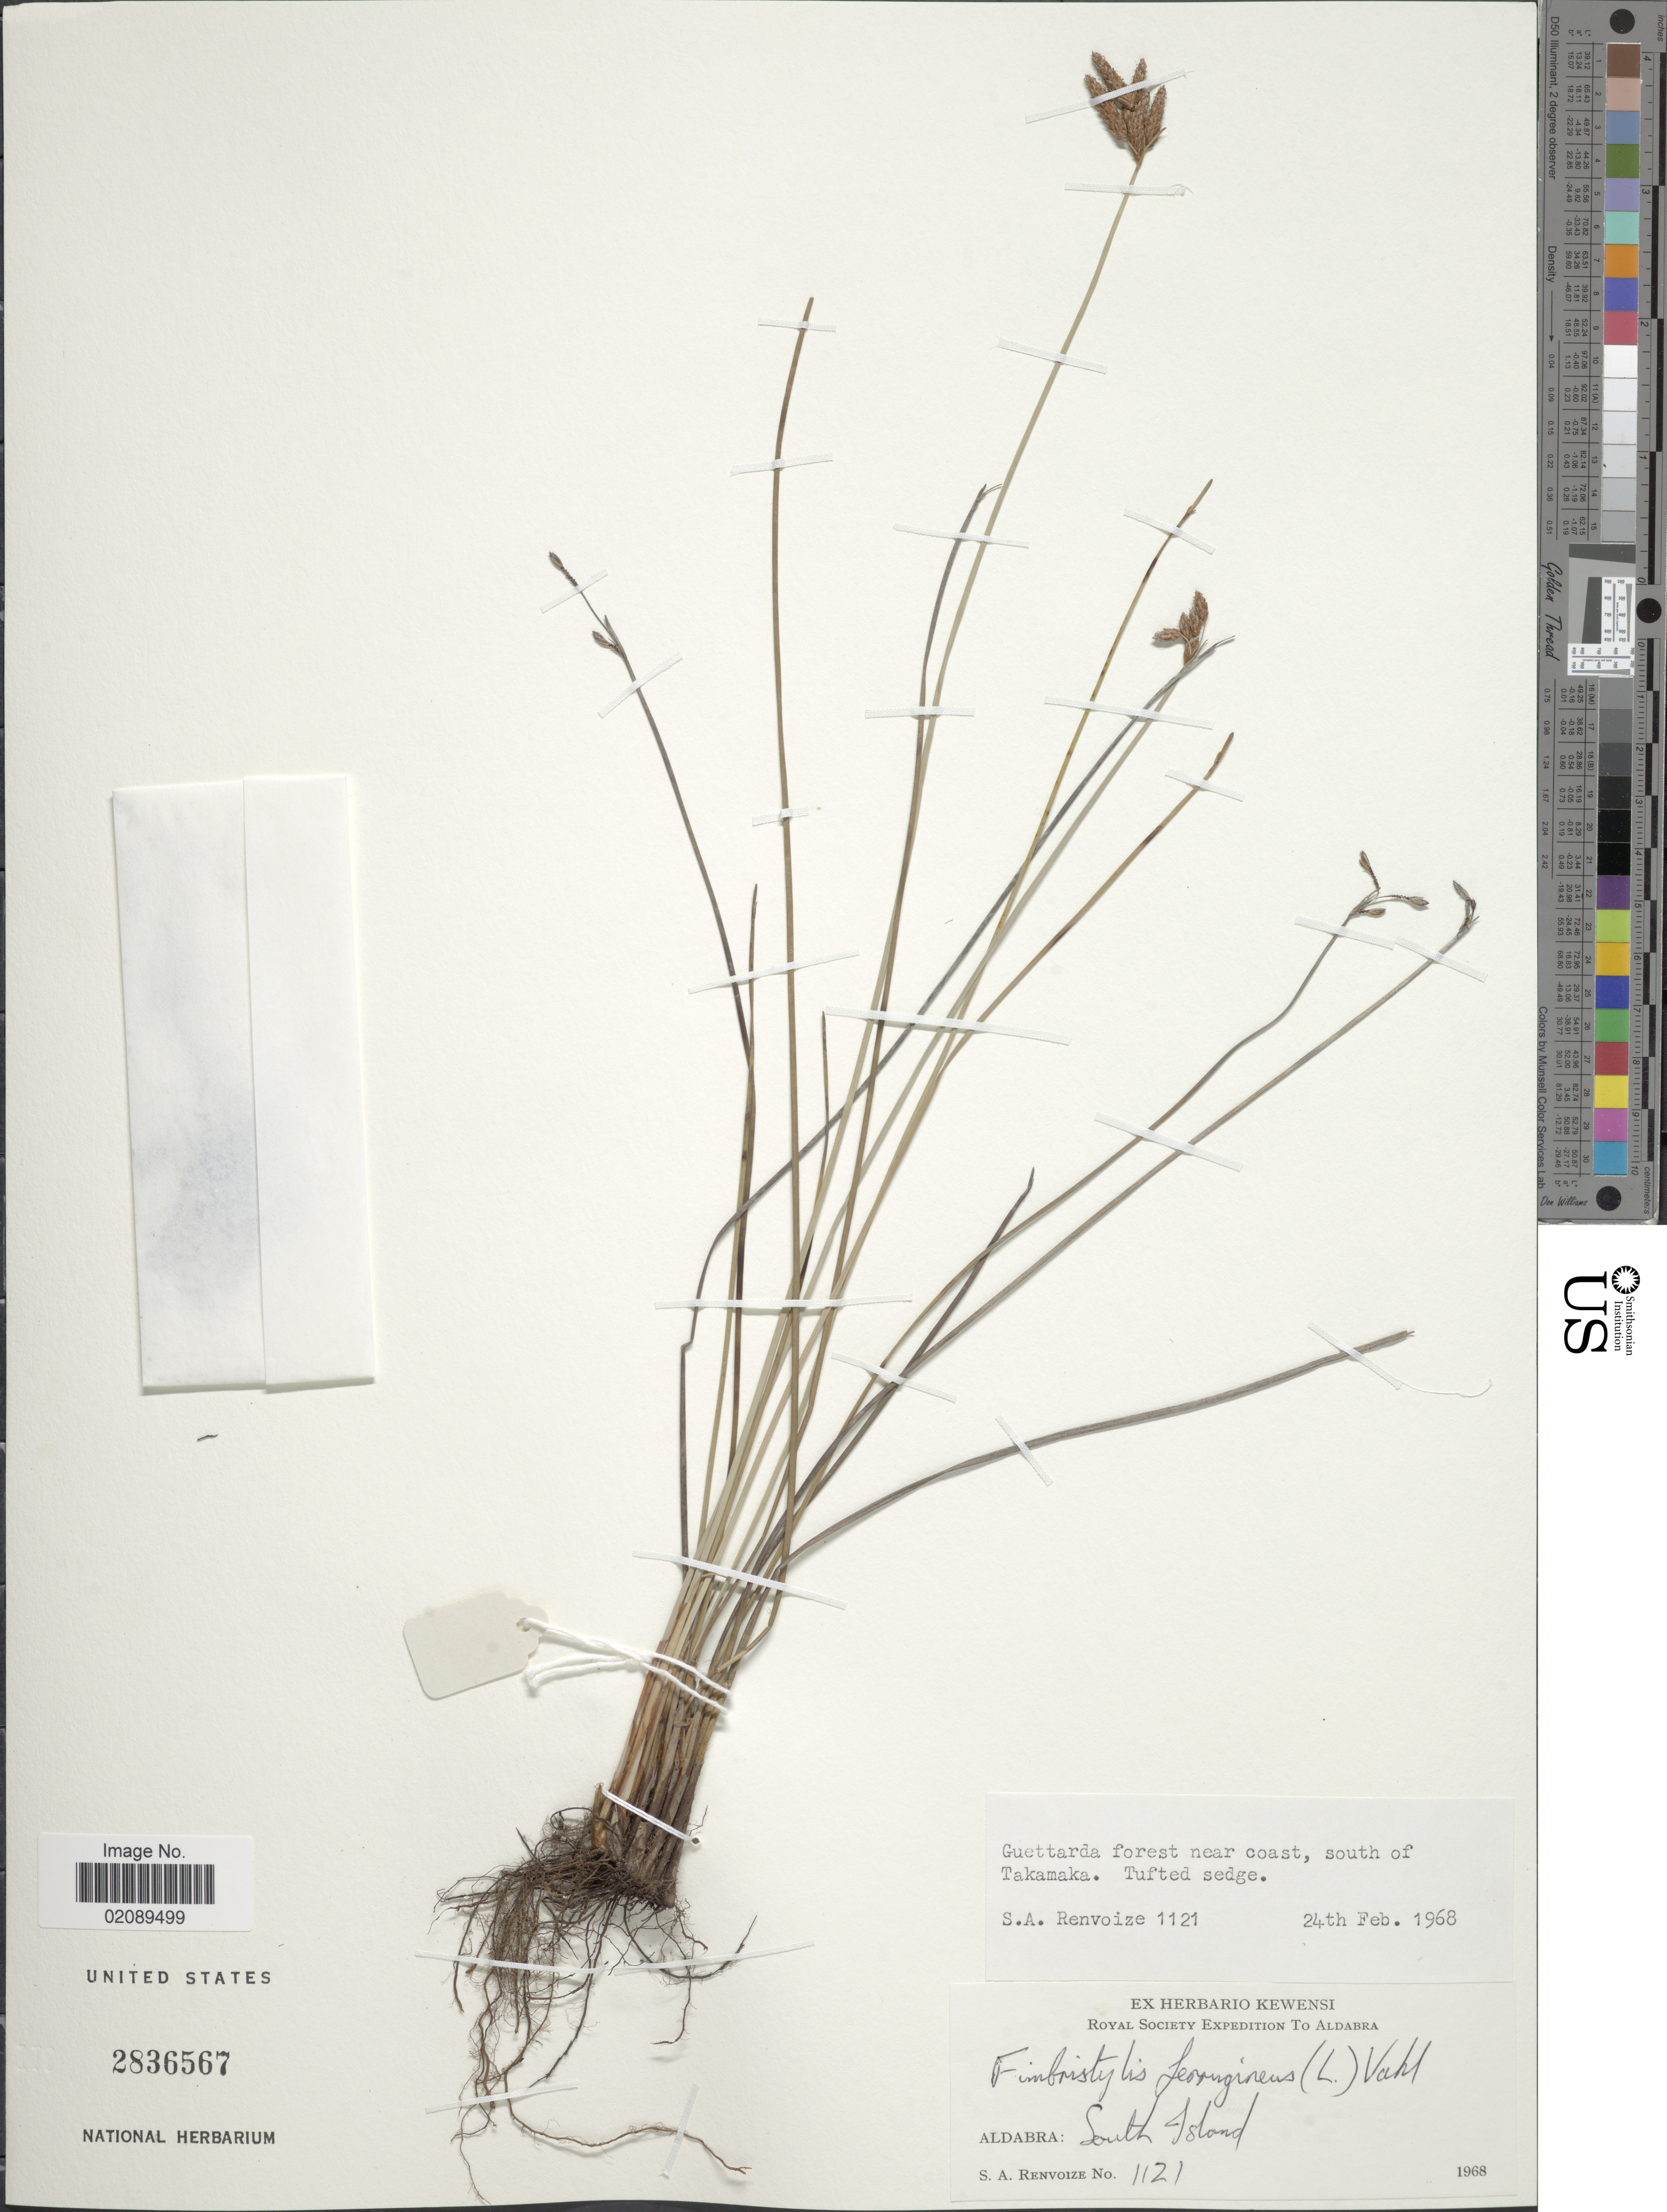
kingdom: Plantae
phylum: Tracheophyta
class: Liliopsida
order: Poales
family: Cyperaceae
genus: Fimbristylis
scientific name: Fimbristylis ferruginea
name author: (L.) Vahl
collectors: S. A. Renvoize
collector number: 1121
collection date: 1968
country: Seychelles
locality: Aldabra: South Island, Royal Society to Aldabra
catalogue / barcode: US 2836567